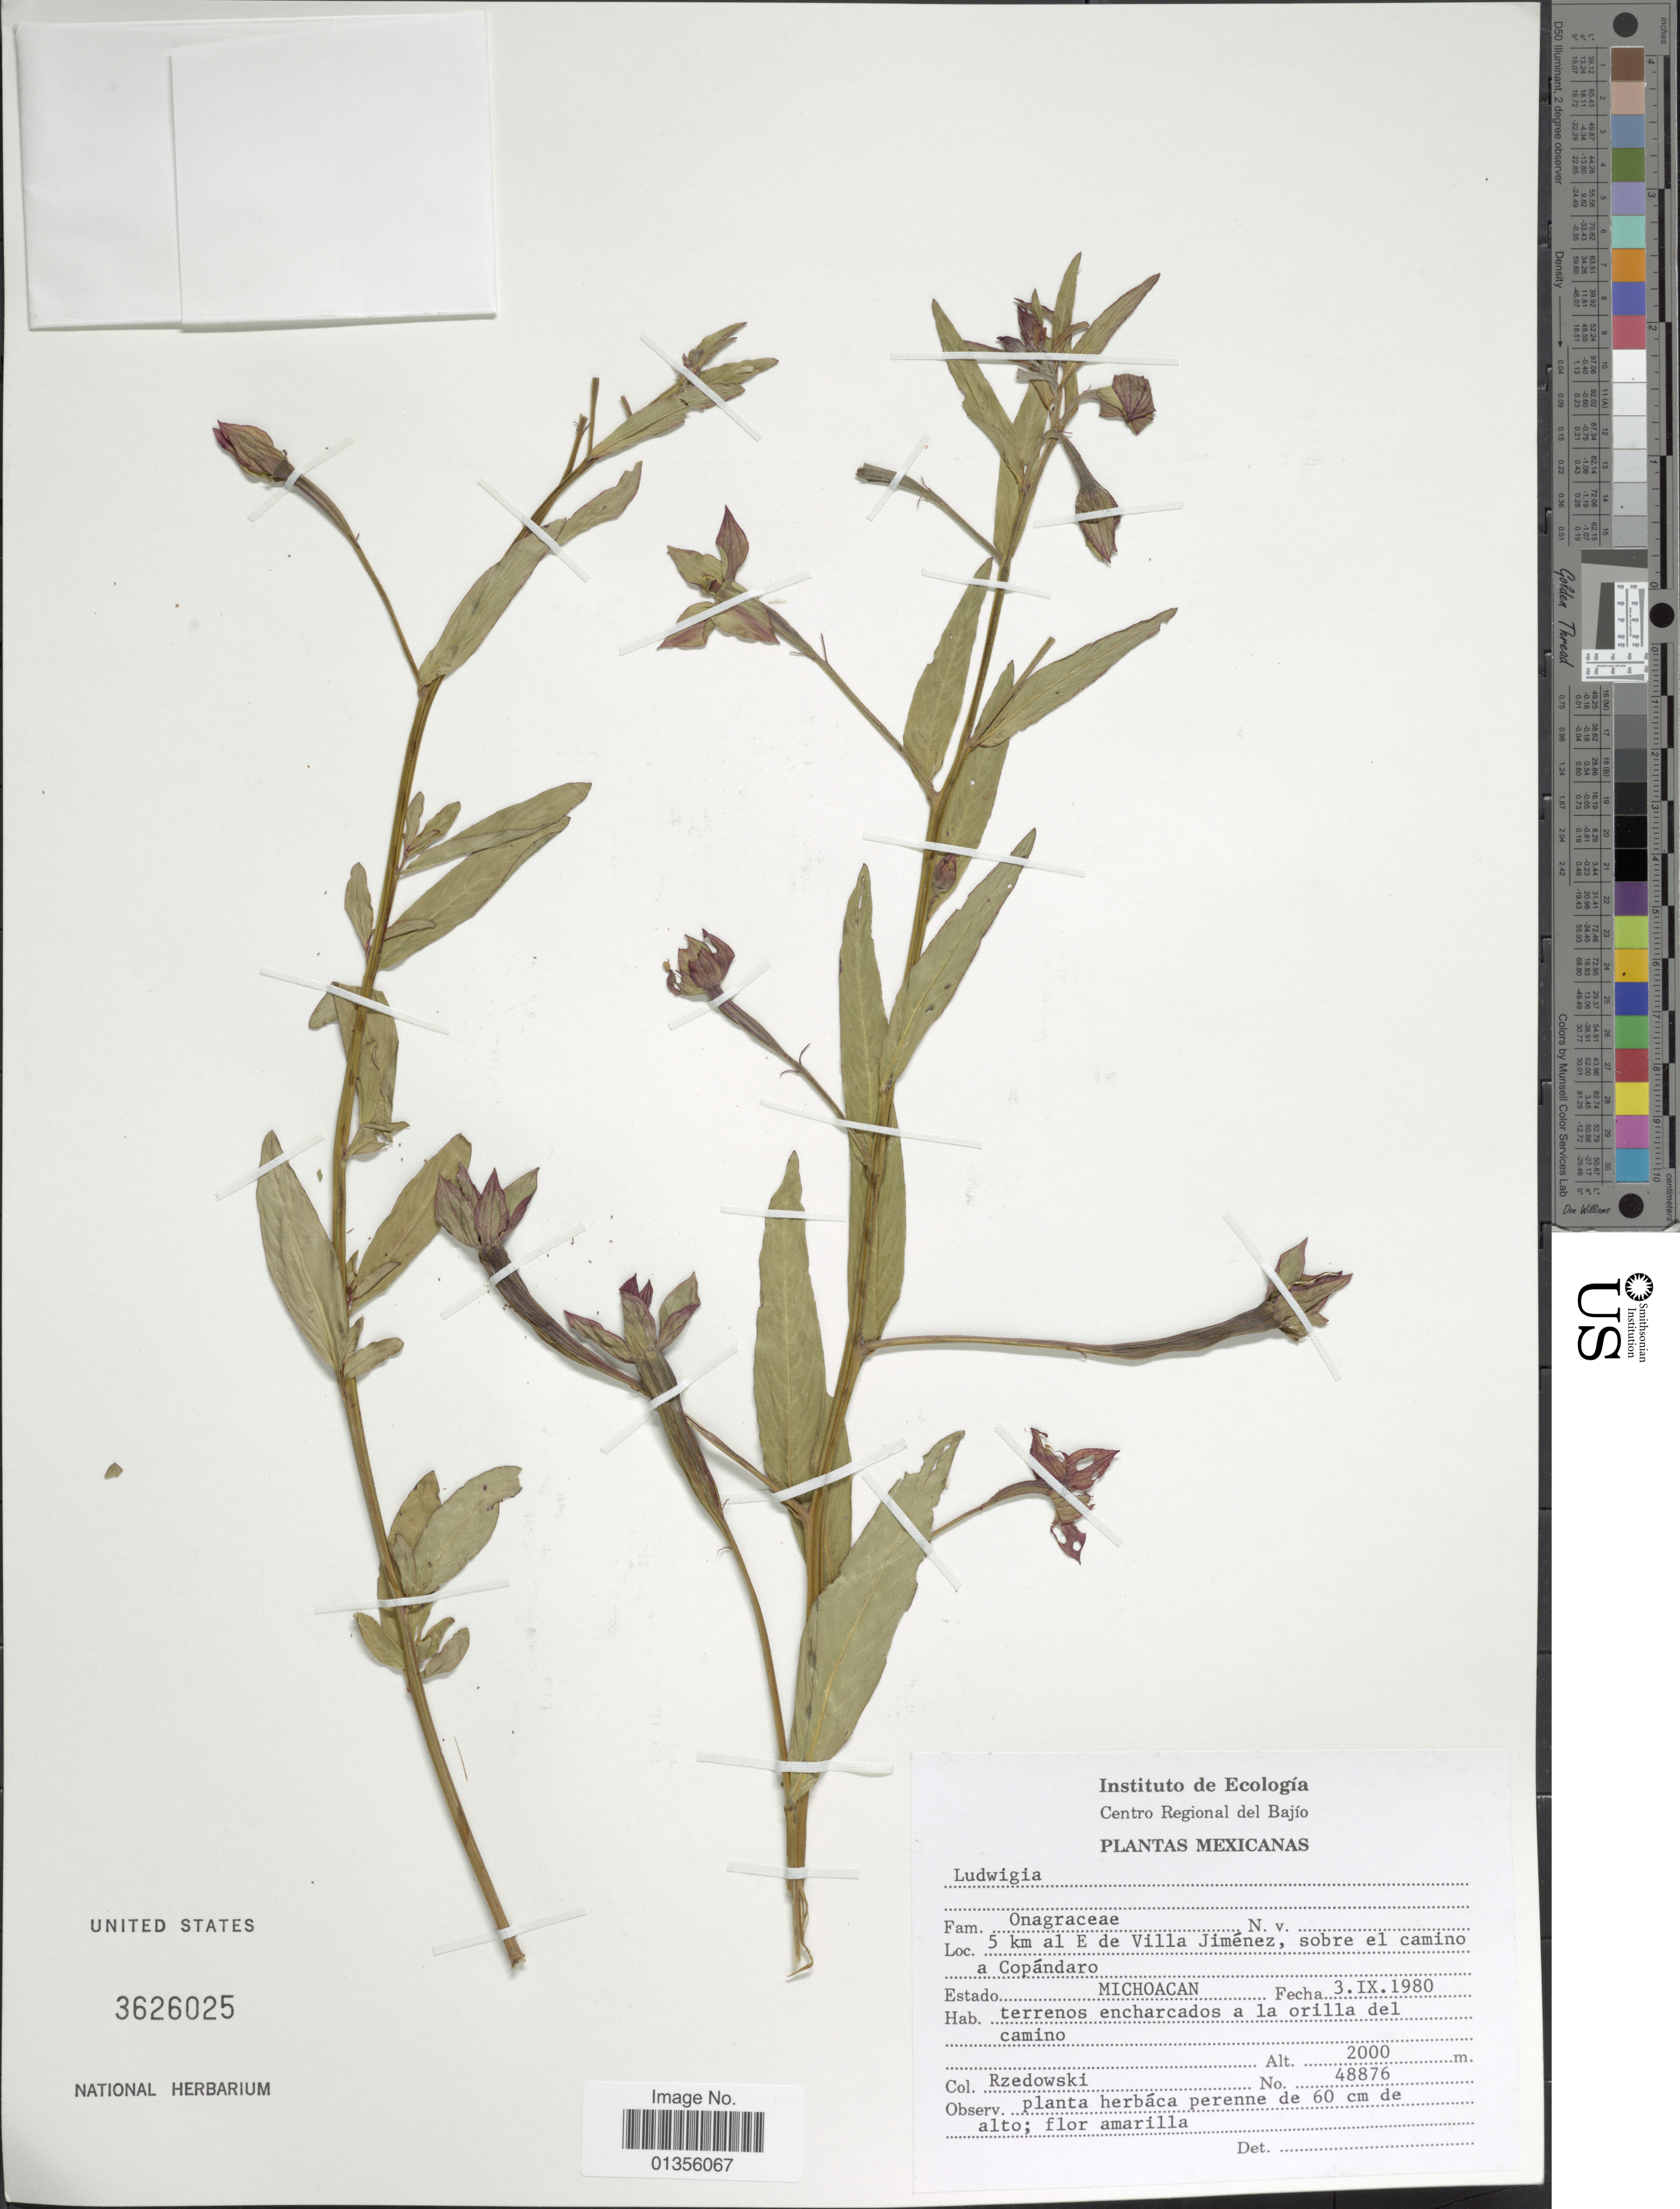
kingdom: Plantae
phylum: Tracheophyta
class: Magnoliopsida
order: Myrtales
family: Onagraceae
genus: Ludwigia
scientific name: Ludwigia sp.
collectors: Rzedowski, --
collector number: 48876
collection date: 1980-09-03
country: Mexico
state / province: Michoacán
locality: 5 km al E de Villa Jiménez, sobre el camino a Copándaro. Estado Michoacan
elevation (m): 2000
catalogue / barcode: US 3626025